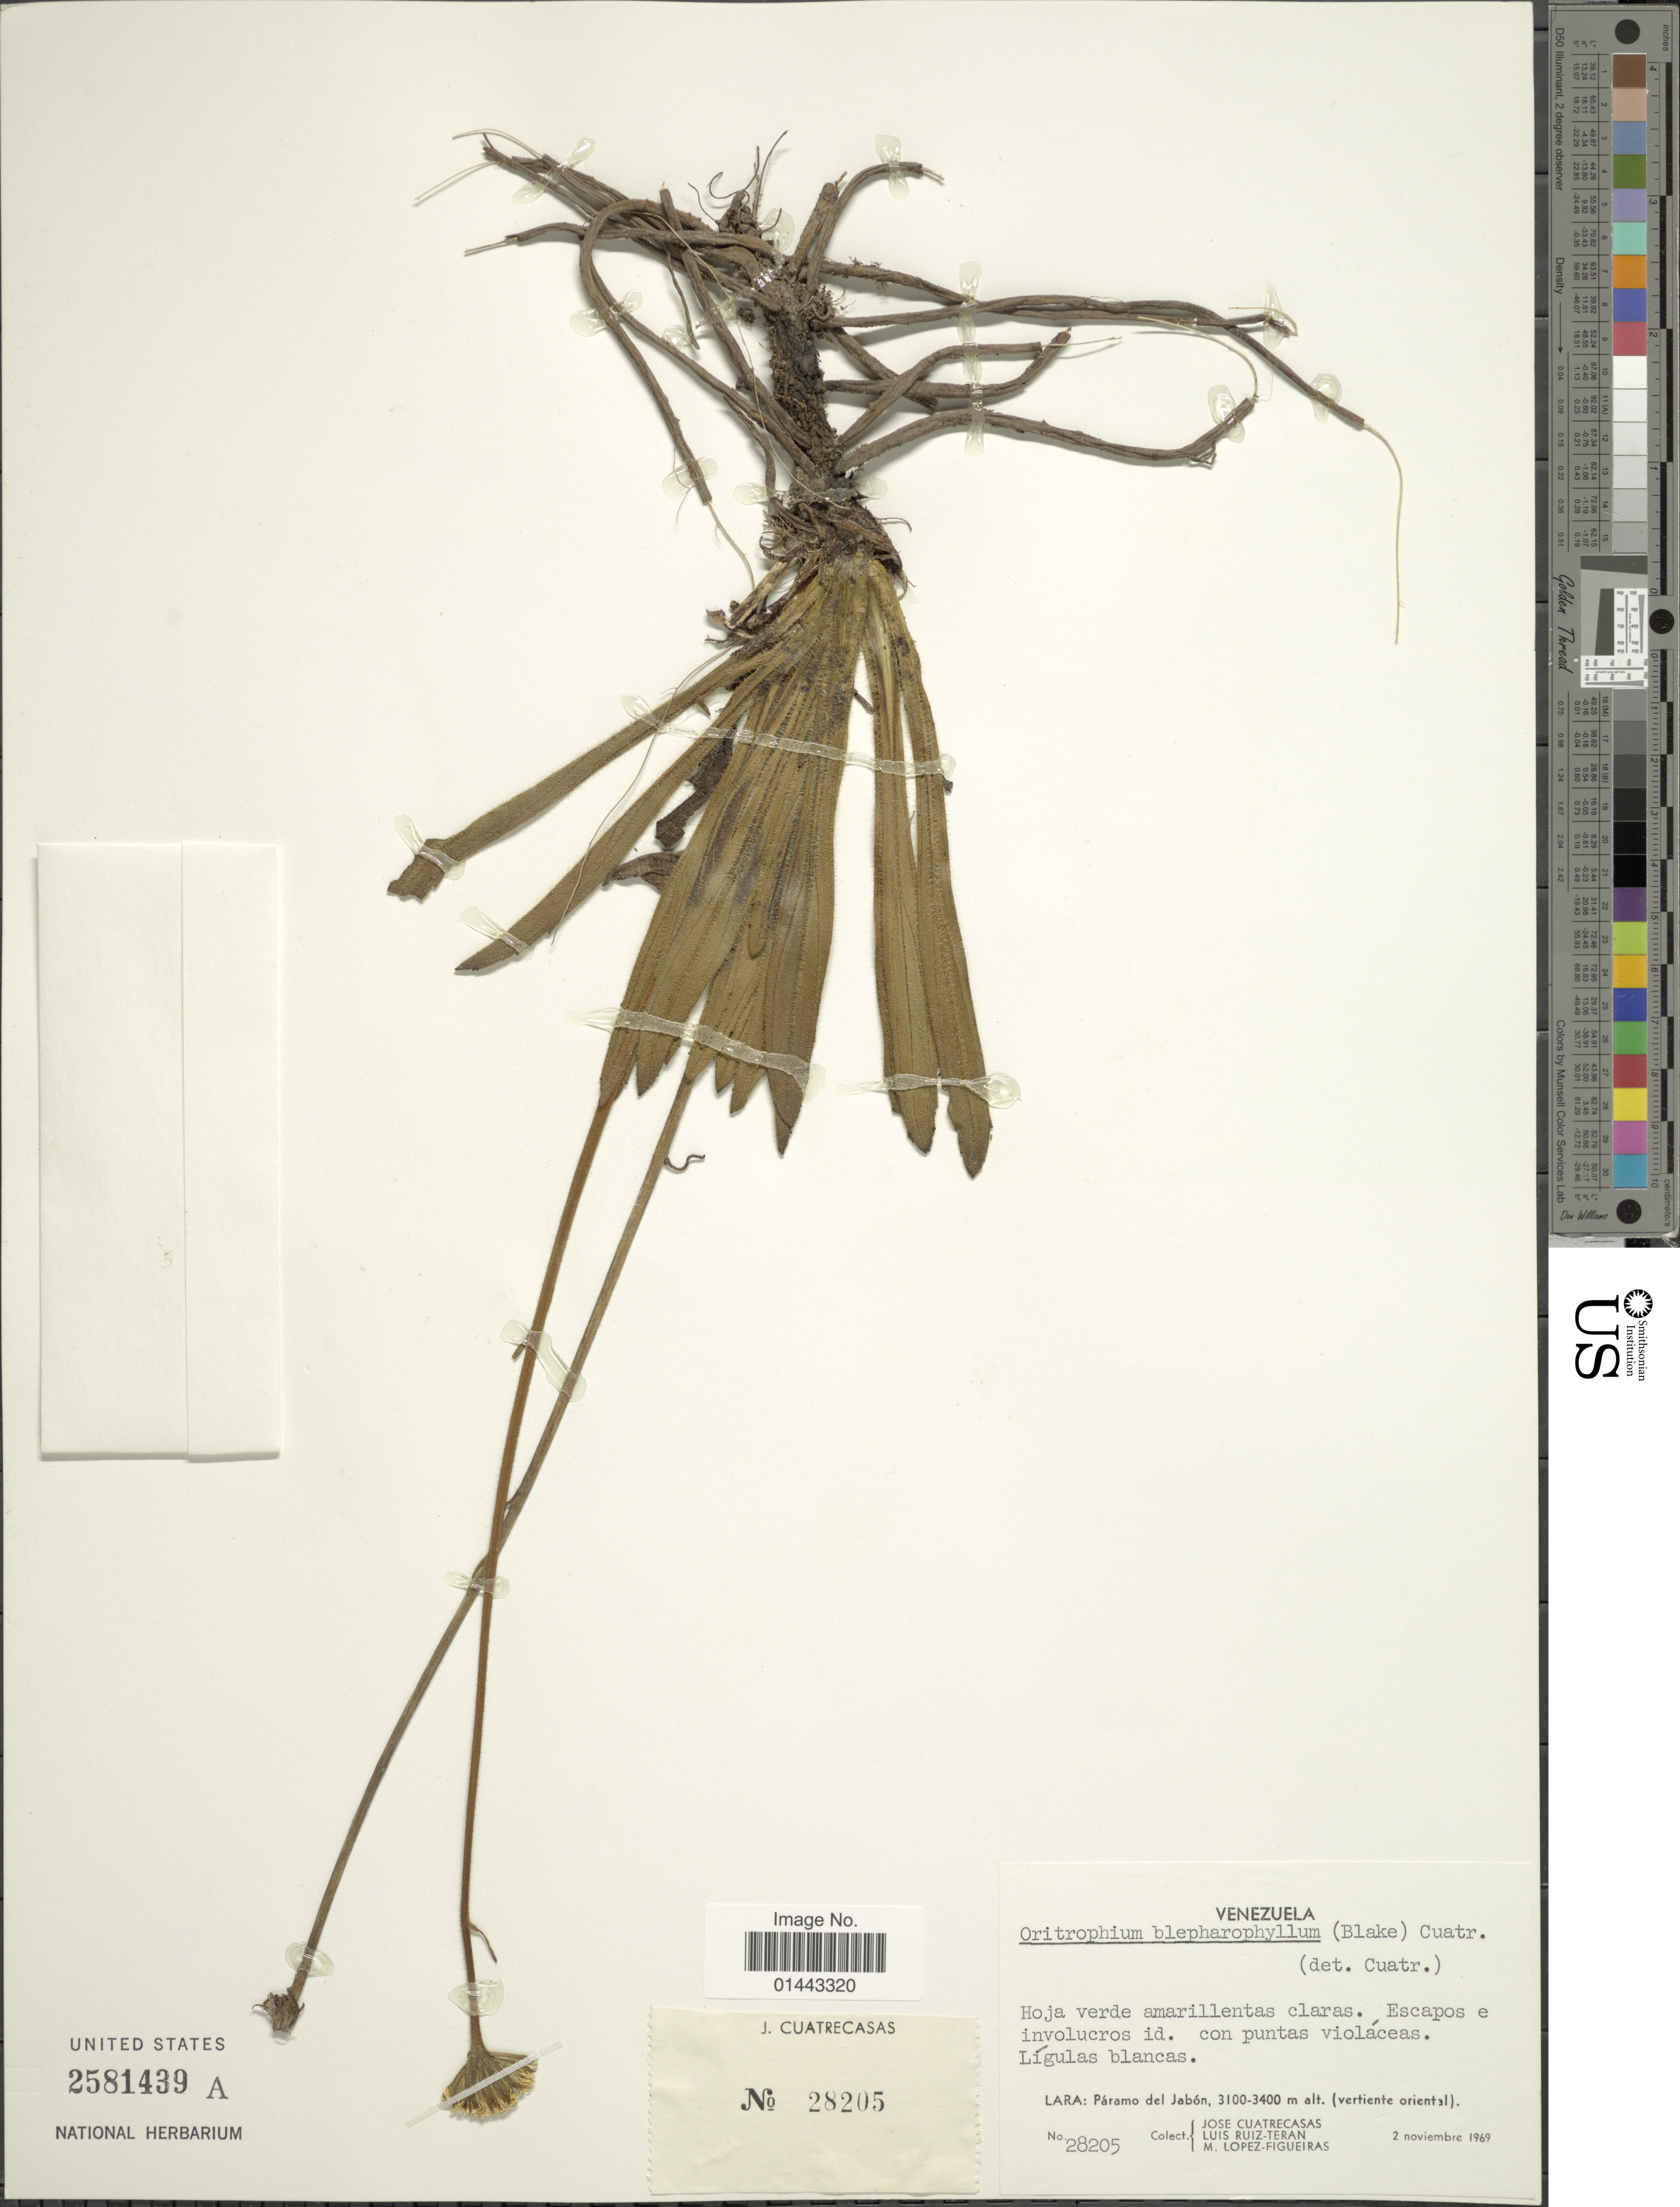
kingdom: Plantae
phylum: Tracheophyta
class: Magnoliopsida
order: Asterales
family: Asteraceae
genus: Oritrophium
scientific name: Oritrophium blepharophyllum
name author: (S.F. Blake) Cuatrec.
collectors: J. Cuatrecasas, L. Teran & M. López Figueiras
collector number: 28205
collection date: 1969-11-02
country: Venezuela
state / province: Lara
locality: Paramo del Jabon (vertiente oriental).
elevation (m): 3100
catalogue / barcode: US 2581439A